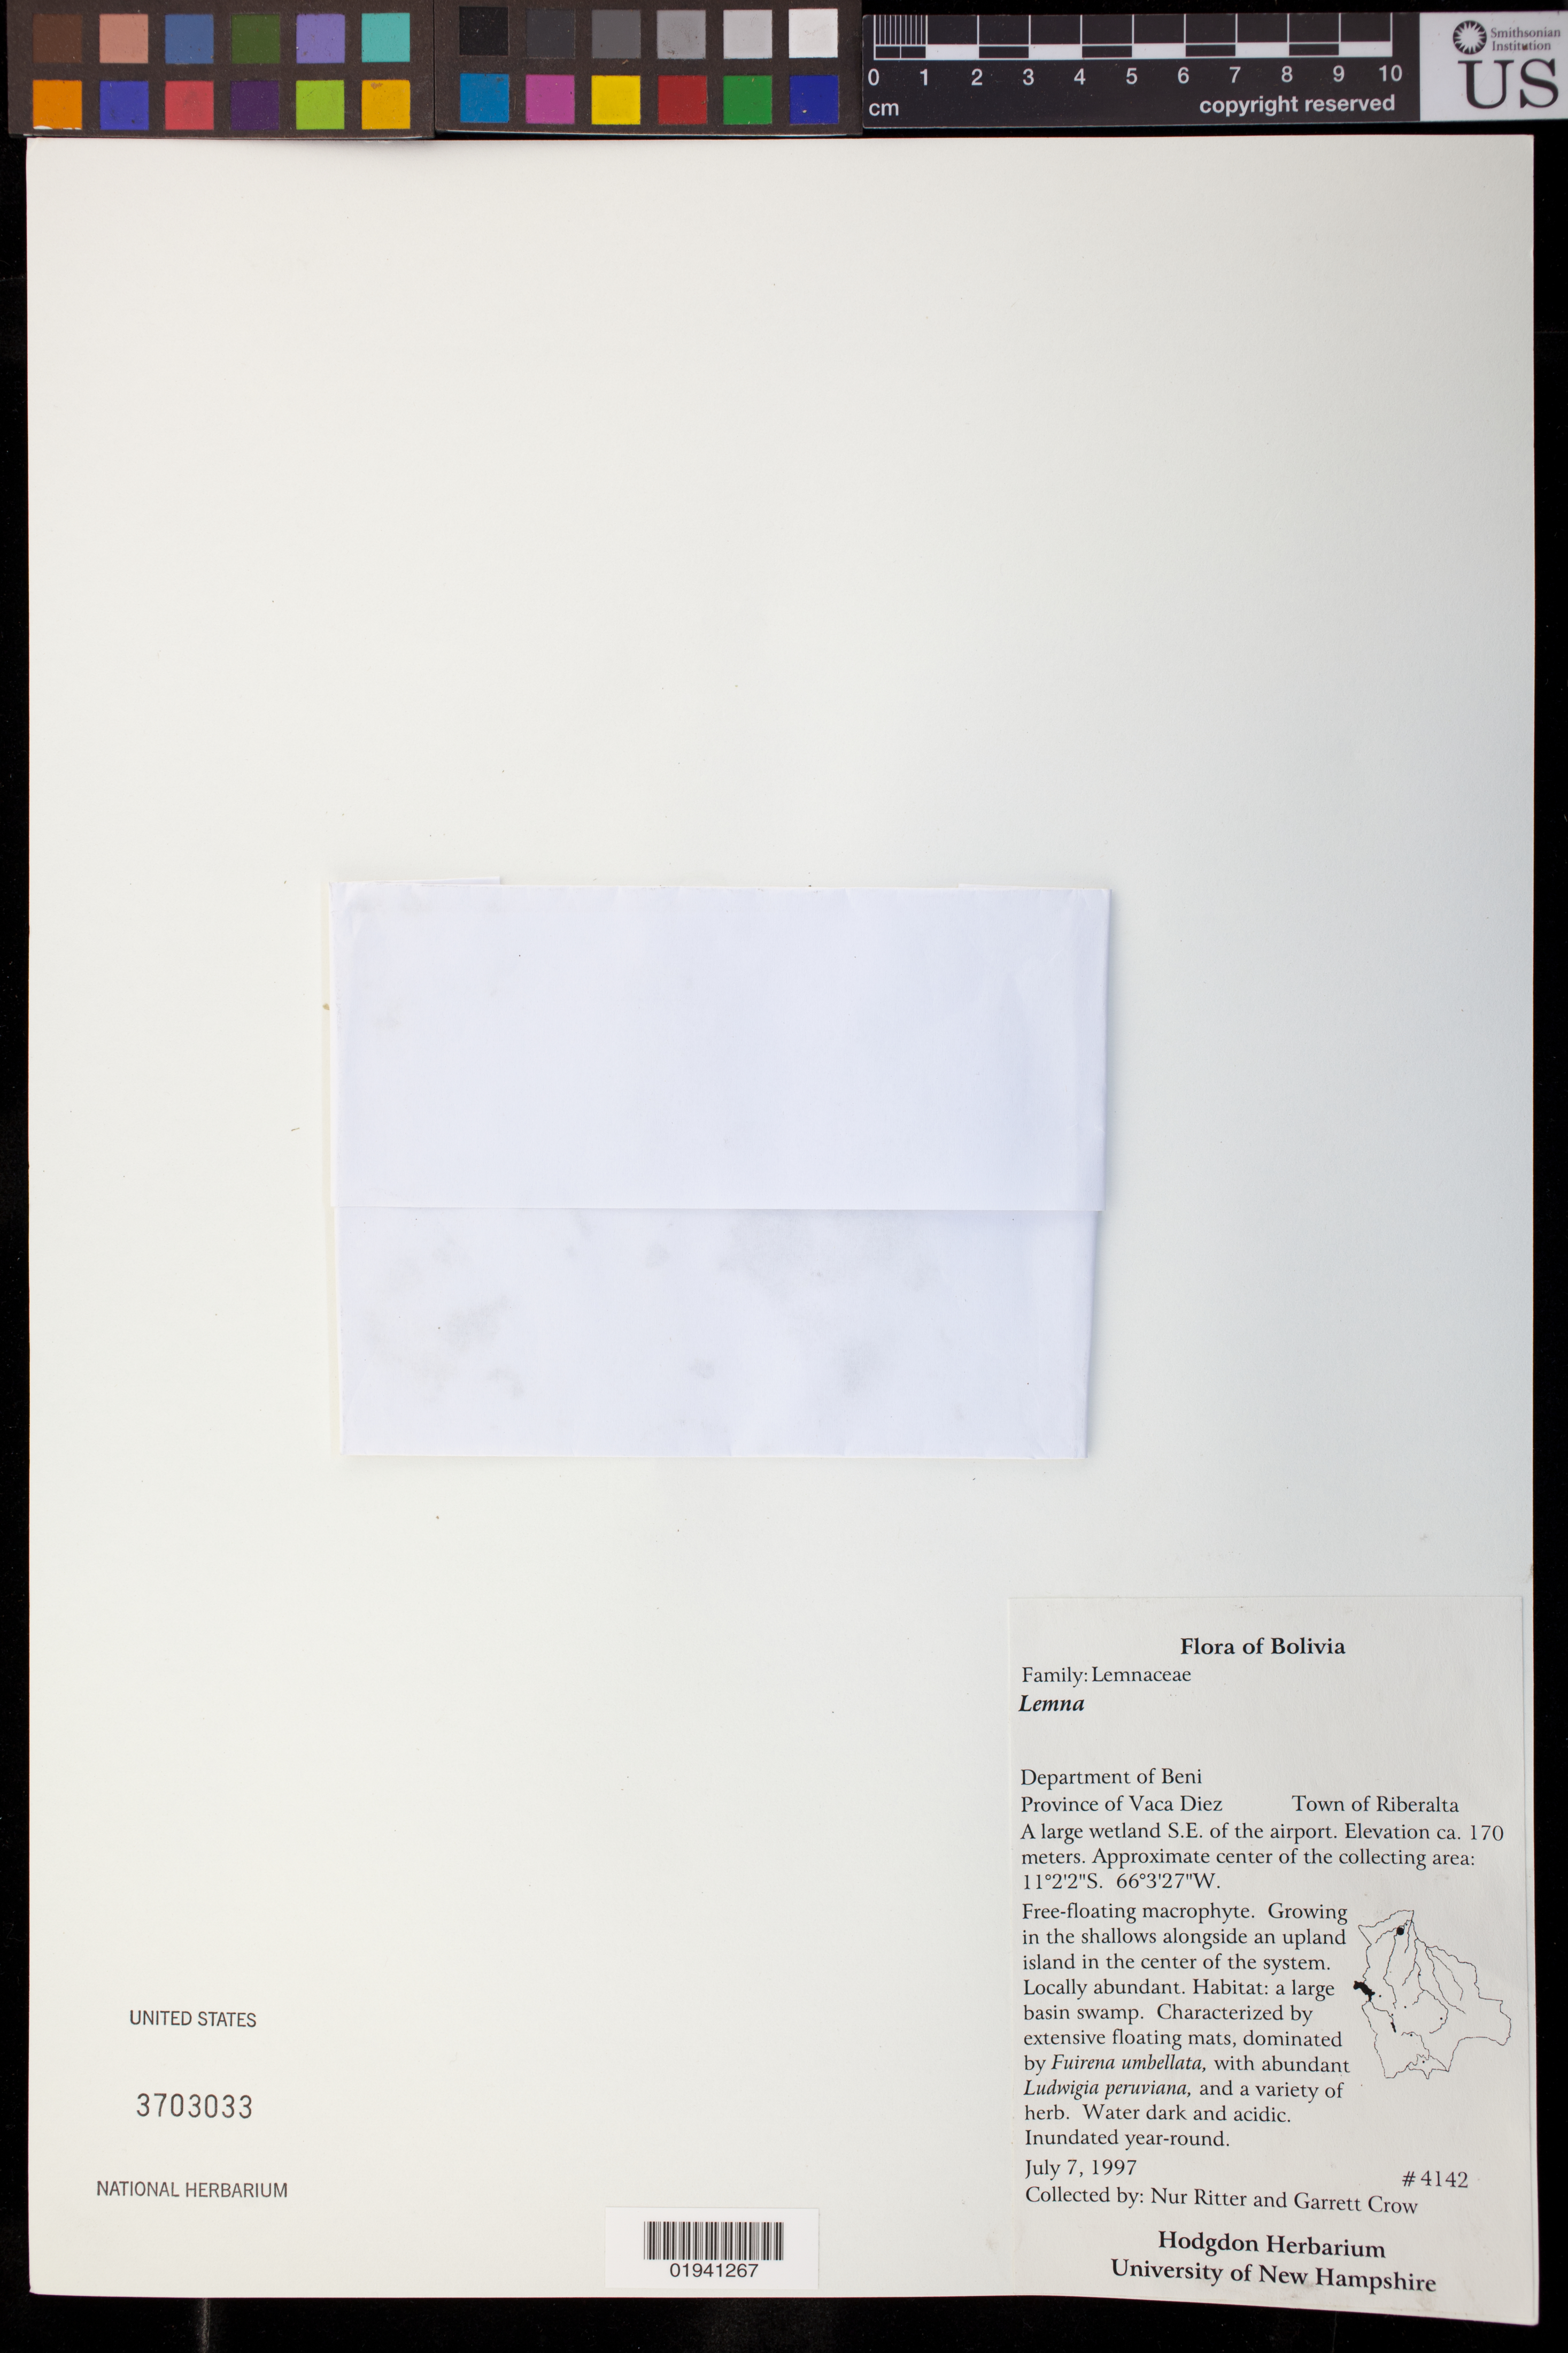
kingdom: Plantae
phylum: Tracheophyta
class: Liliopsida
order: Alismatales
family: Araceae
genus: Lemna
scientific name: Lemna sp.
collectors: N. Ritter et al.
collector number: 4142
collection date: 1997-07-07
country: Bolivia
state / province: Beni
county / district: Vaca Diez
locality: S.E. of airport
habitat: large wetland, large basin swamp, in shadows alongside upland island, water dark and acidic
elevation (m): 170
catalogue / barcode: US 3703033